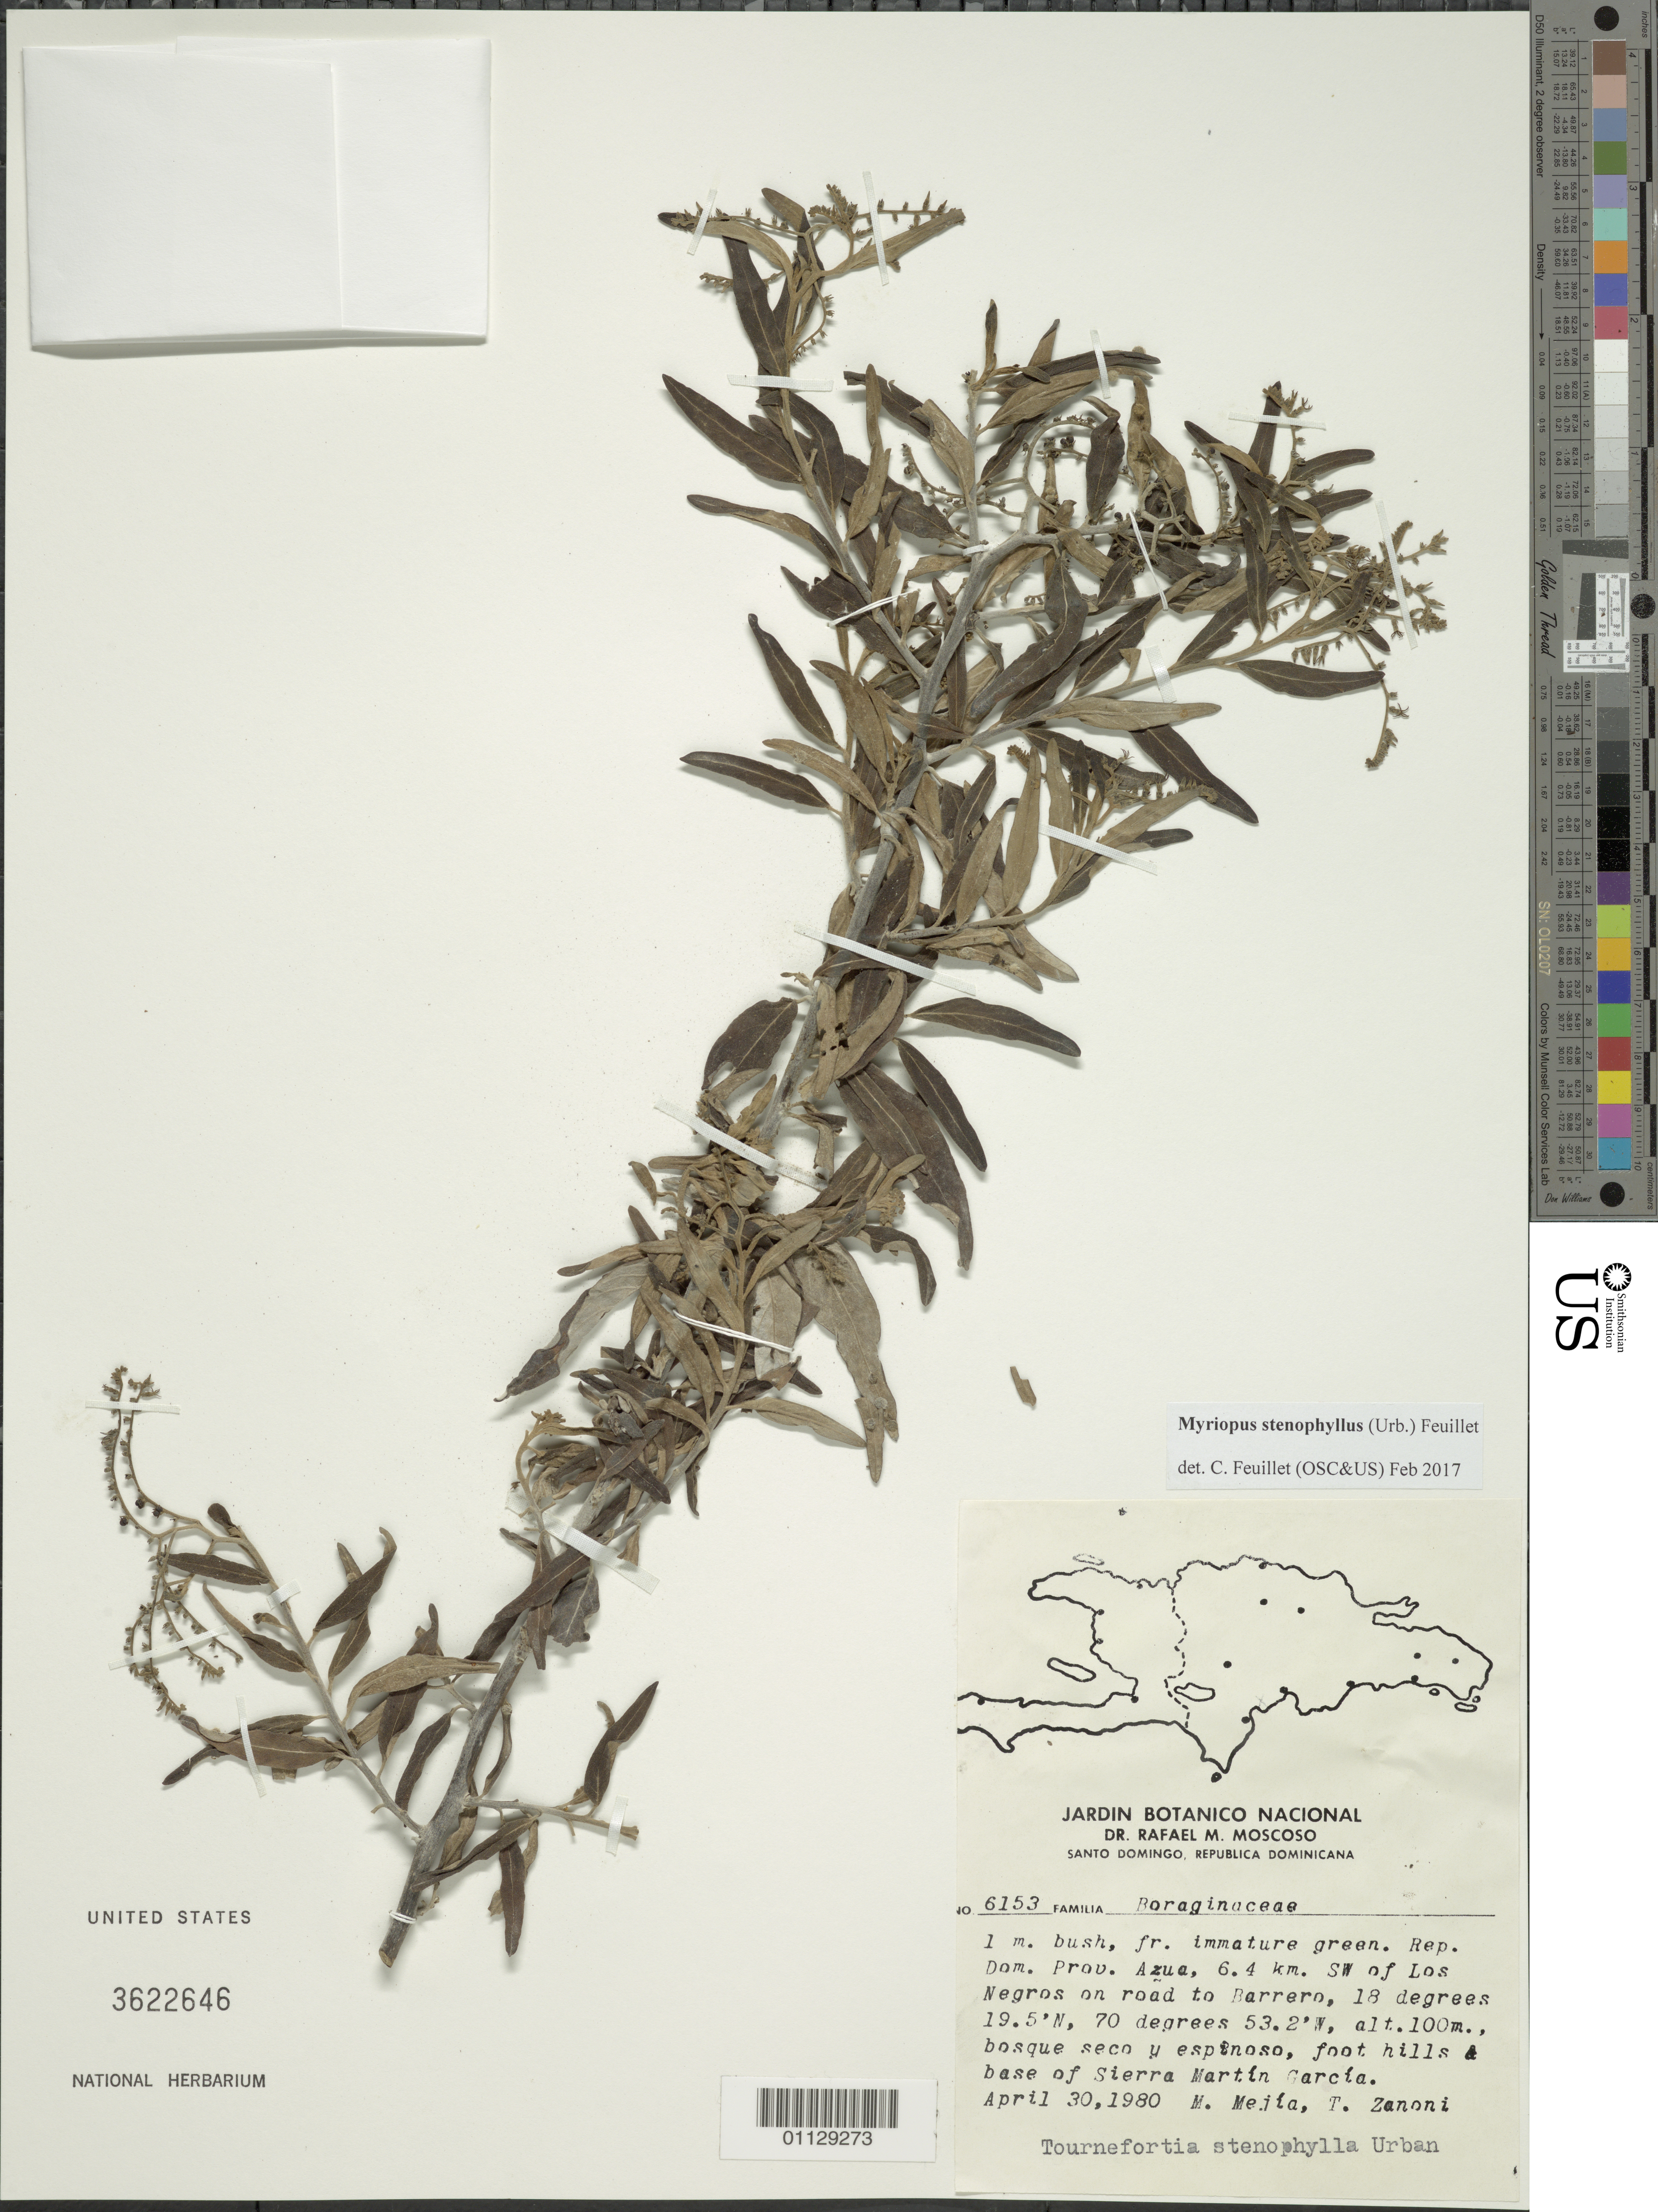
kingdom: Plantae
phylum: Tracheophyta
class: Magnoliopsida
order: Boraginales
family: Heliotropiaceae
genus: Myriopus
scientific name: Myriopus stenophyllus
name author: (Urb.) Feuillet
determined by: Feuillet, C.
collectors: M. Mejia & T. A. Zanoni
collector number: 6153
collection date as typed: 30 Apr 1980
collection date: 1980-04-30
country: Dominican Republic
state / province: Santo Domingo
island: Hispaniola I.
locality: Rep. Dom. Prov. Azua, 6.4 km, SW of Los Negros on road to Barrero, base of Sierra Garcia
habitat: Bosque seco y espinoso, foothills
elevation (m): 100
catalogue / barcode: US 3622646